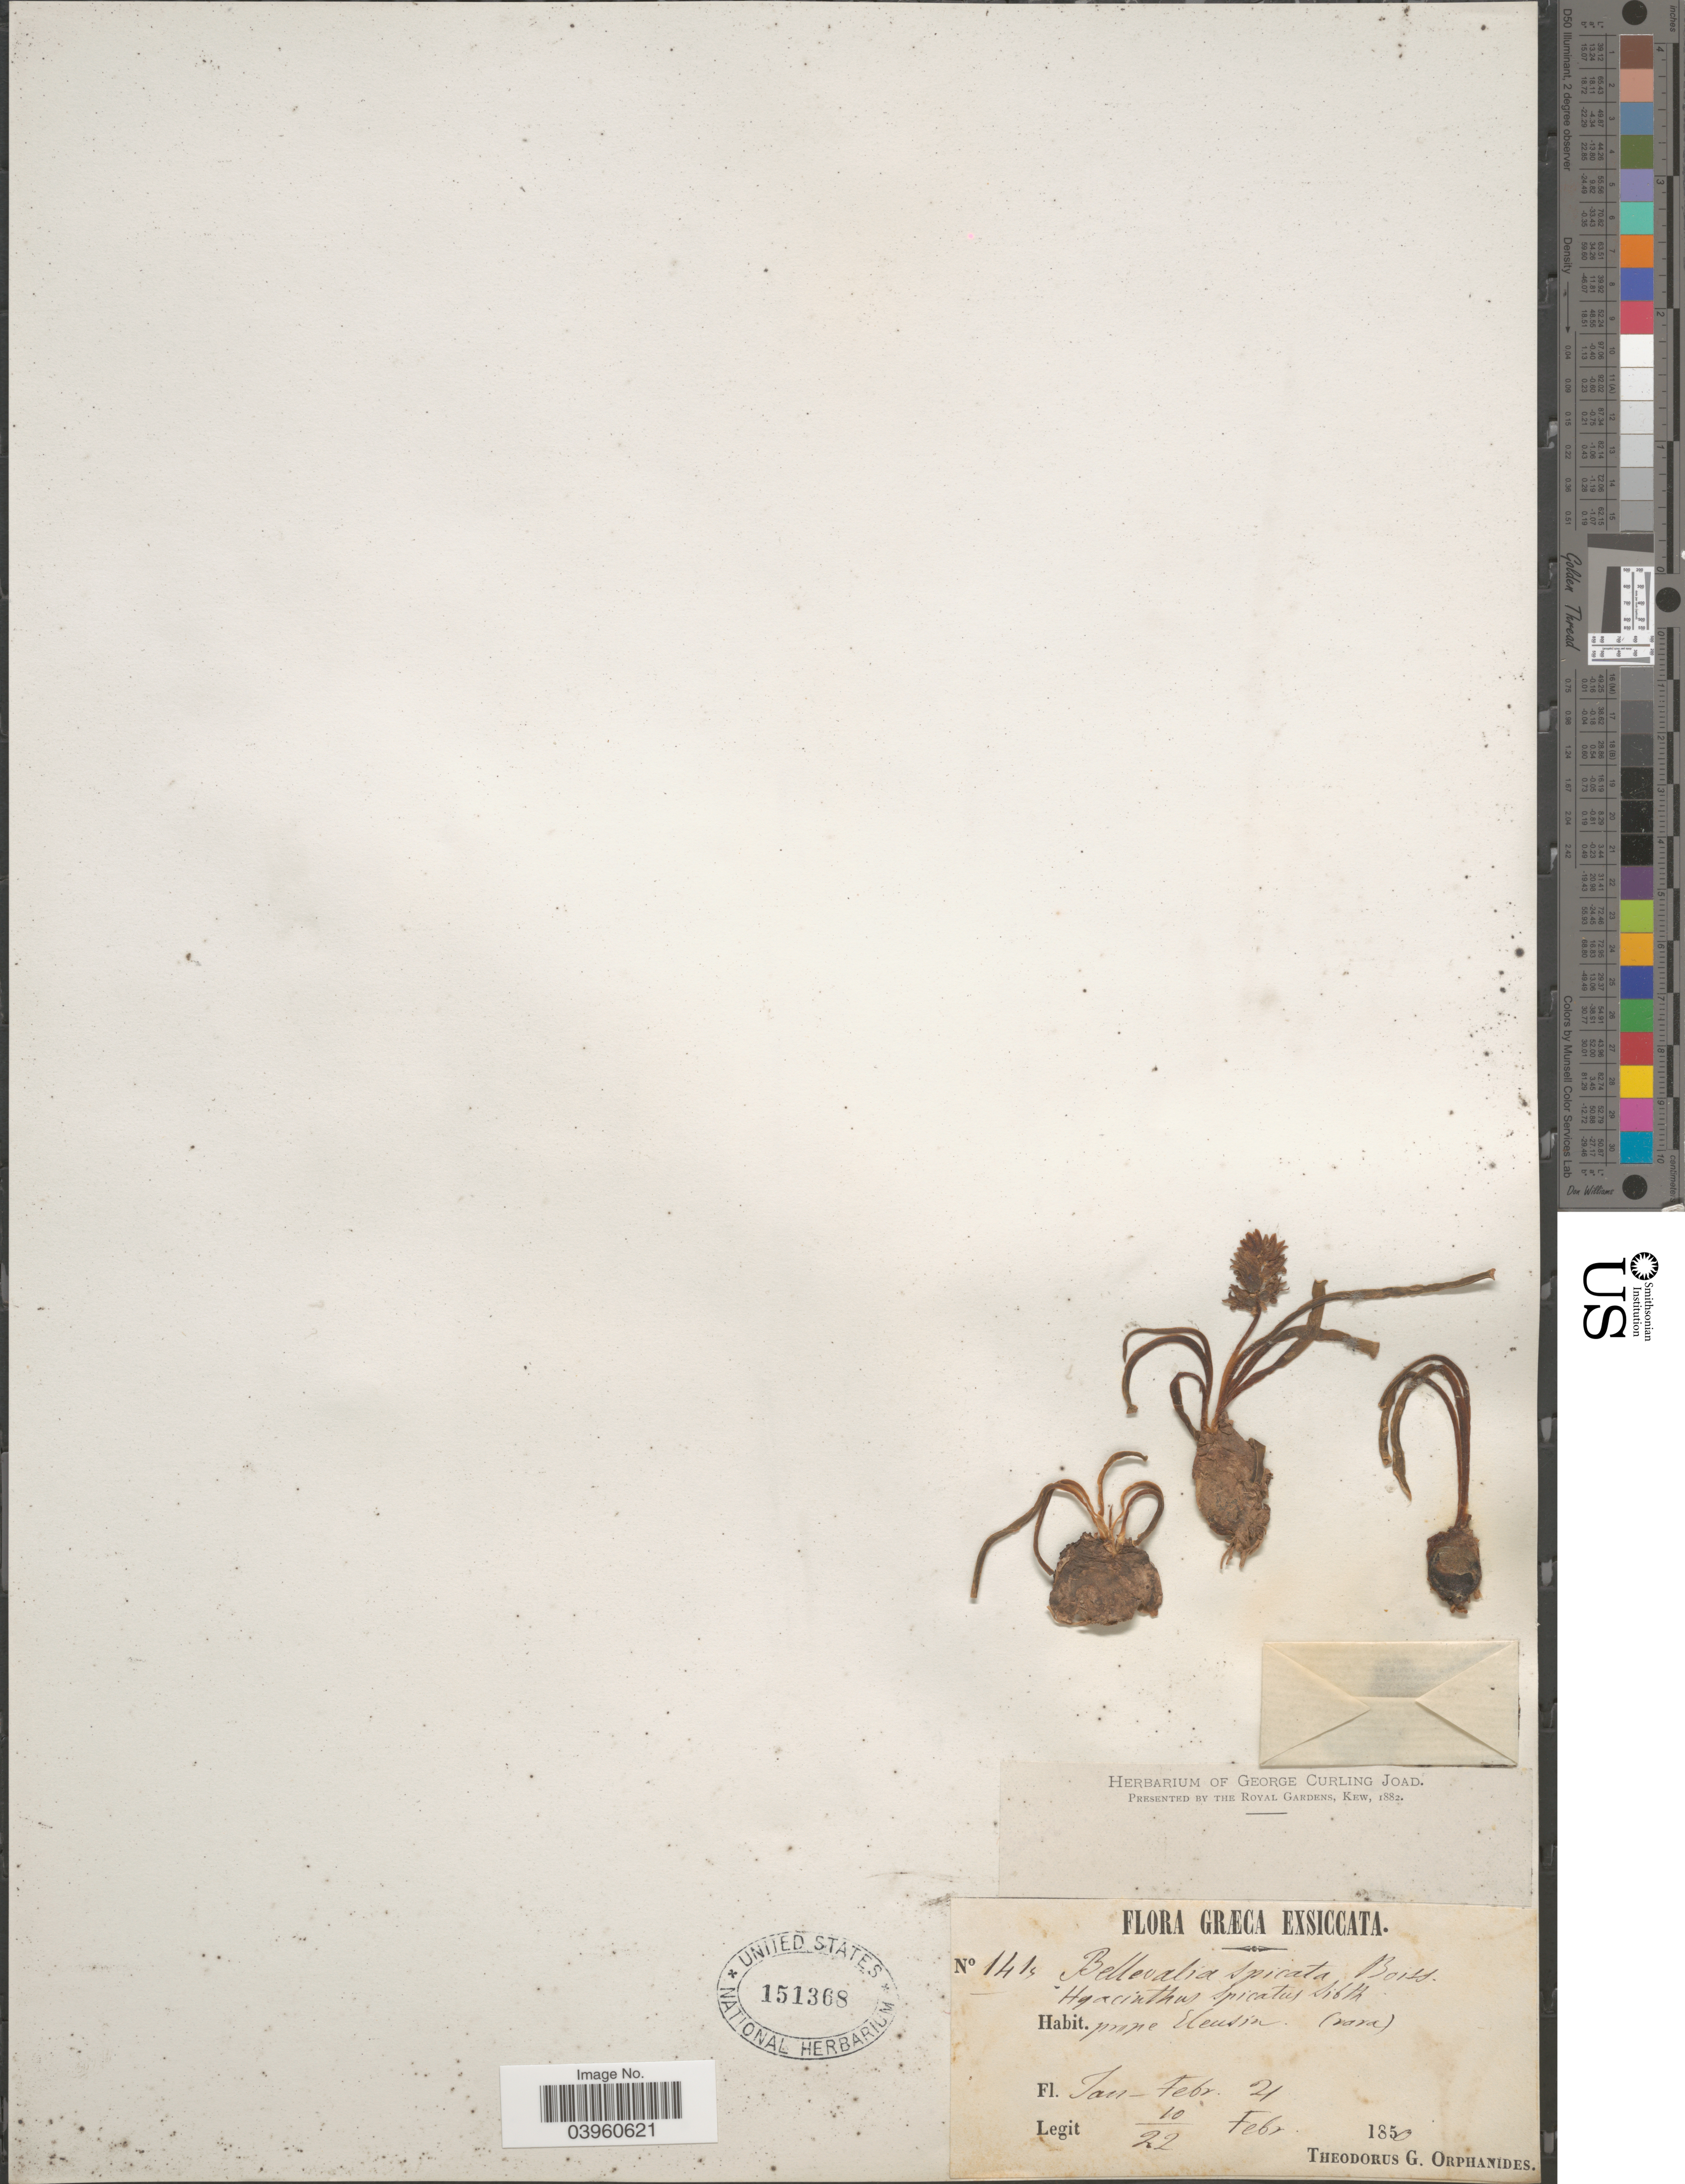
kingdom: Plantae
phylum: Tracheophyta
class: Liliopsida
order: Asparagales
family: Asparagaceae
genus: Bellevalia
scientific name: Bellevalia spicata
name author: (Raf.) Boiss.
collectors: T. G. Orphanides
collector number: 141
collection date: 1850-02-10/1850-02-22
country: Greece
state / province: Attica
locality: Græca. Prope Eleusis.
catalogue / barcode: US 151368